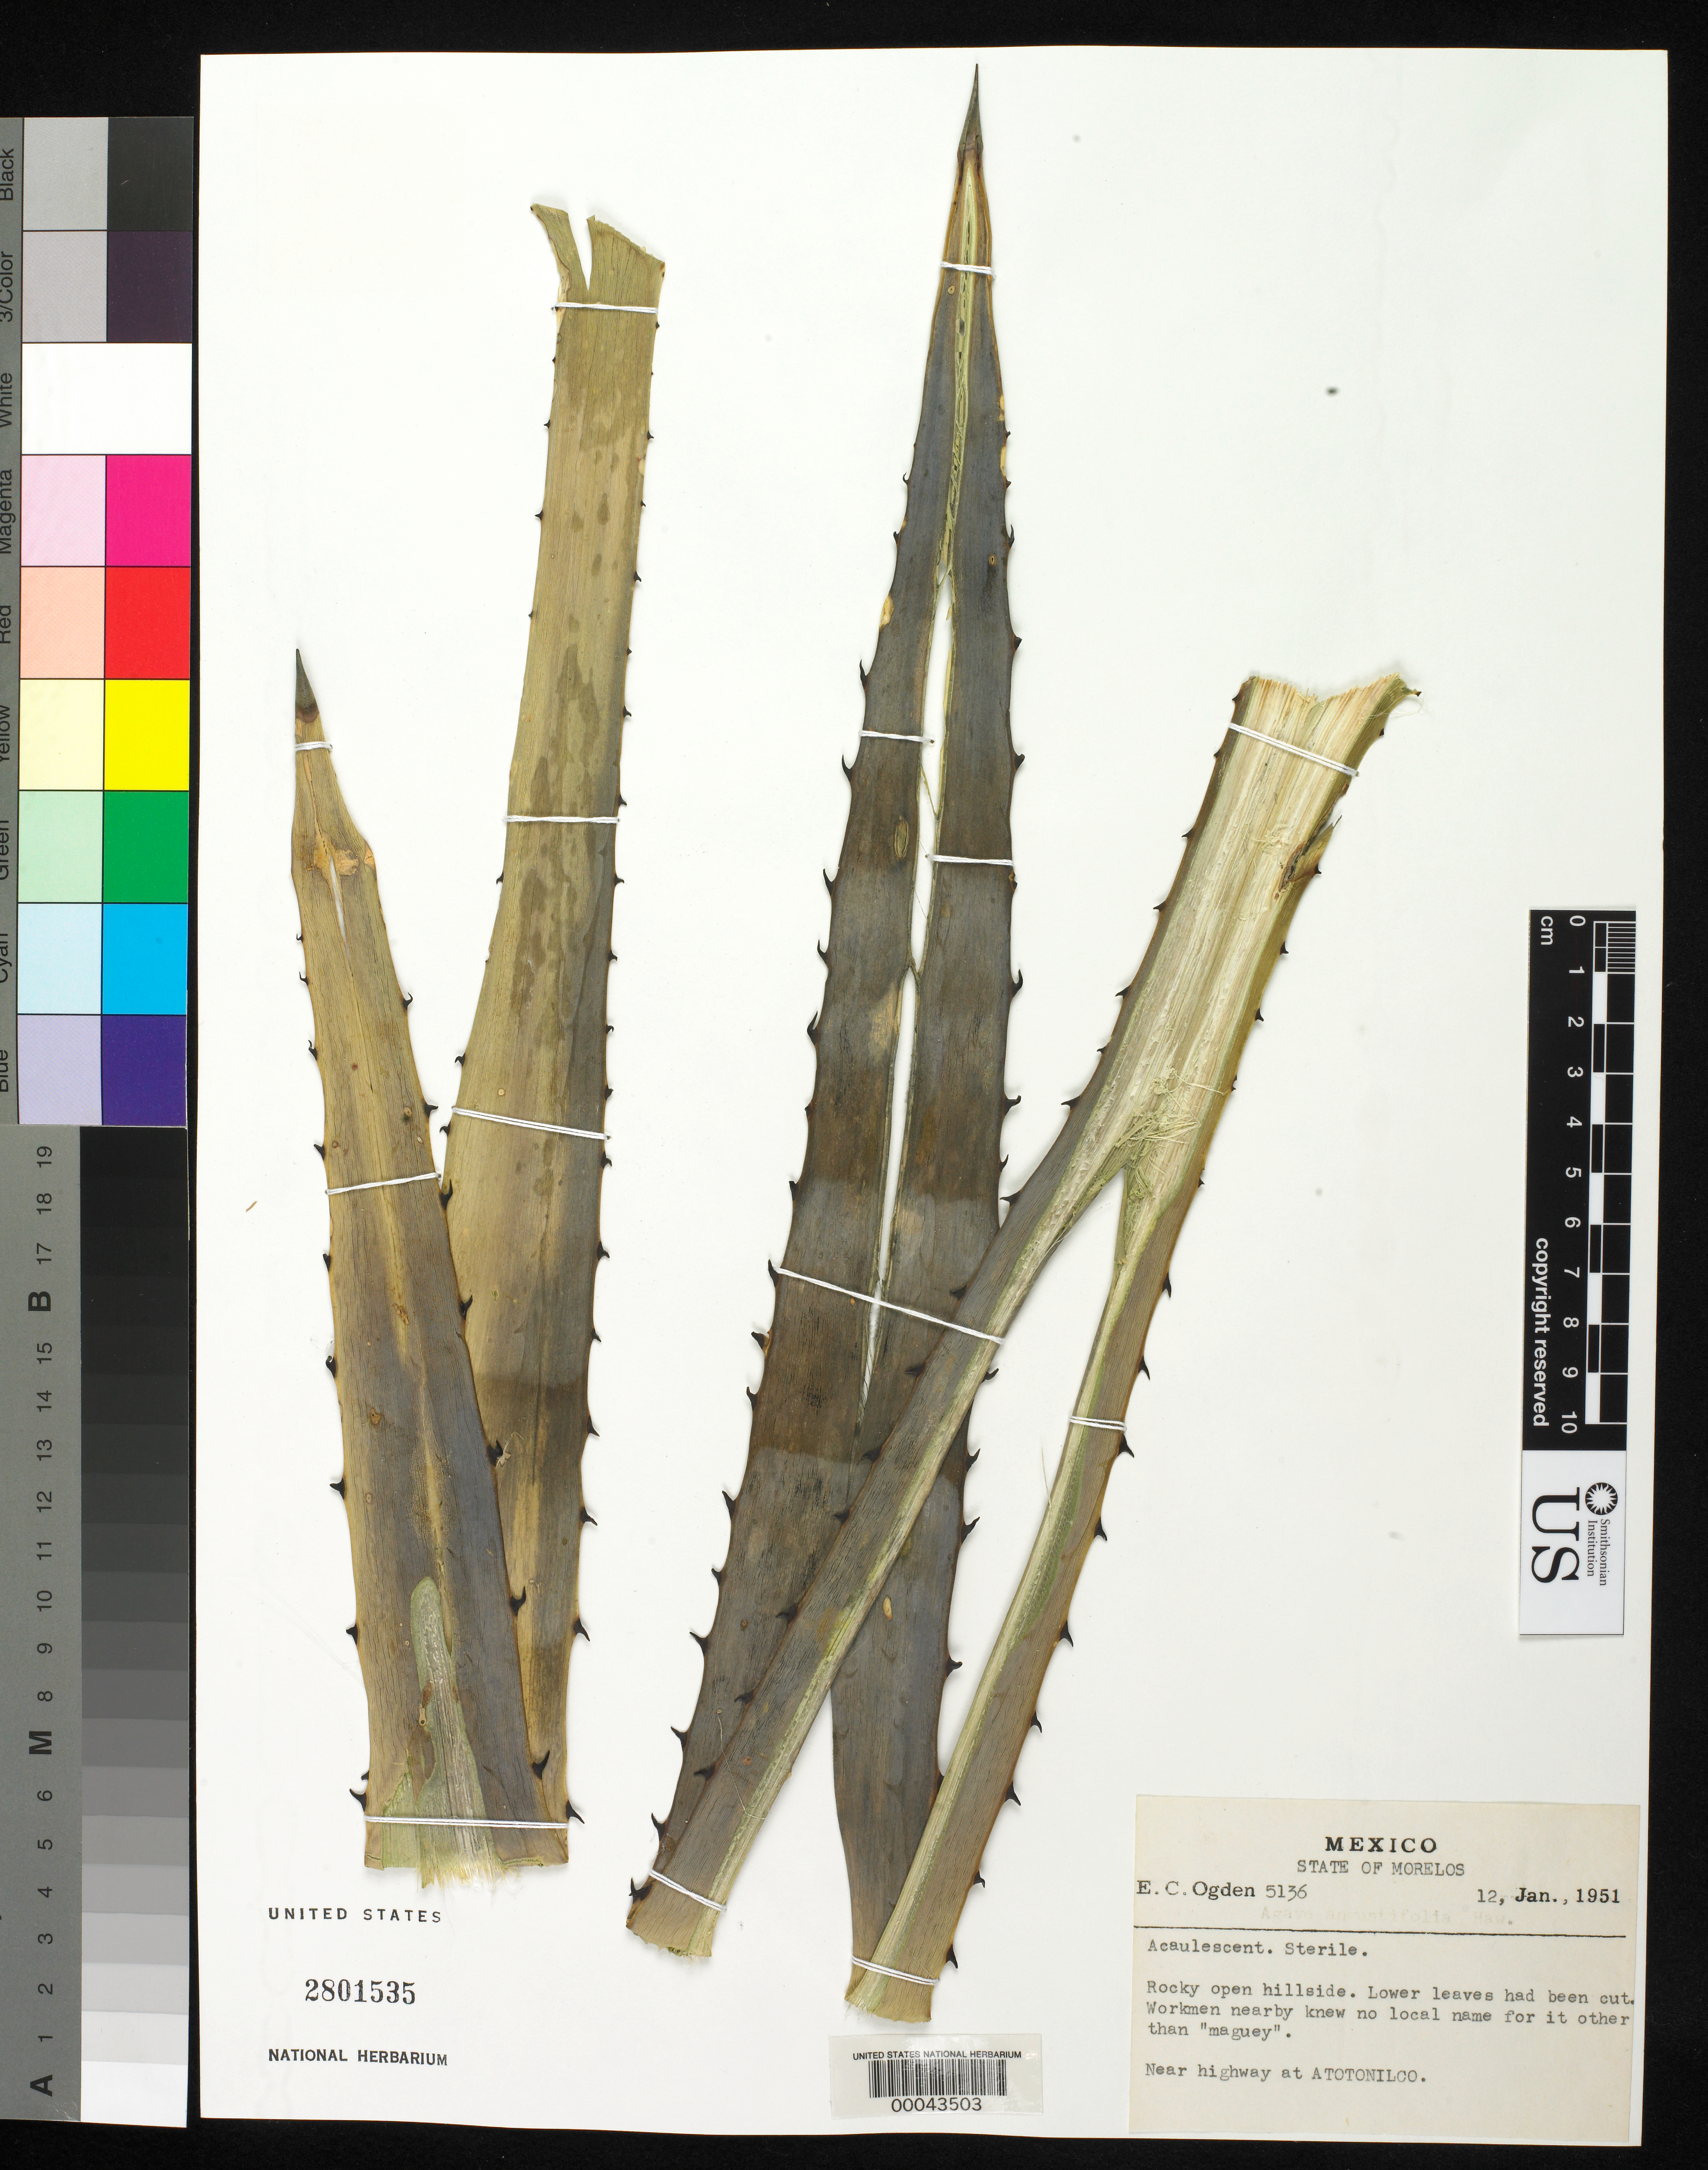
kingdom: Plantae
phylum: Tracheophyta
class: Liliopsida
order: Asparagales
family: Asparagaceae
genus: Agave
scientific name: Agave angustifolia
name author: Haw.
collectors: E. C. Ogden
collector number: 5136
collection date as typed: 12 Jan 1951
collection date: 1951-01-12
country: Mexico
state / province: Morelos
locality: Near highway at atotonilco.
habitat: Rocky open hillside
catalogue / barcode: US 2801535